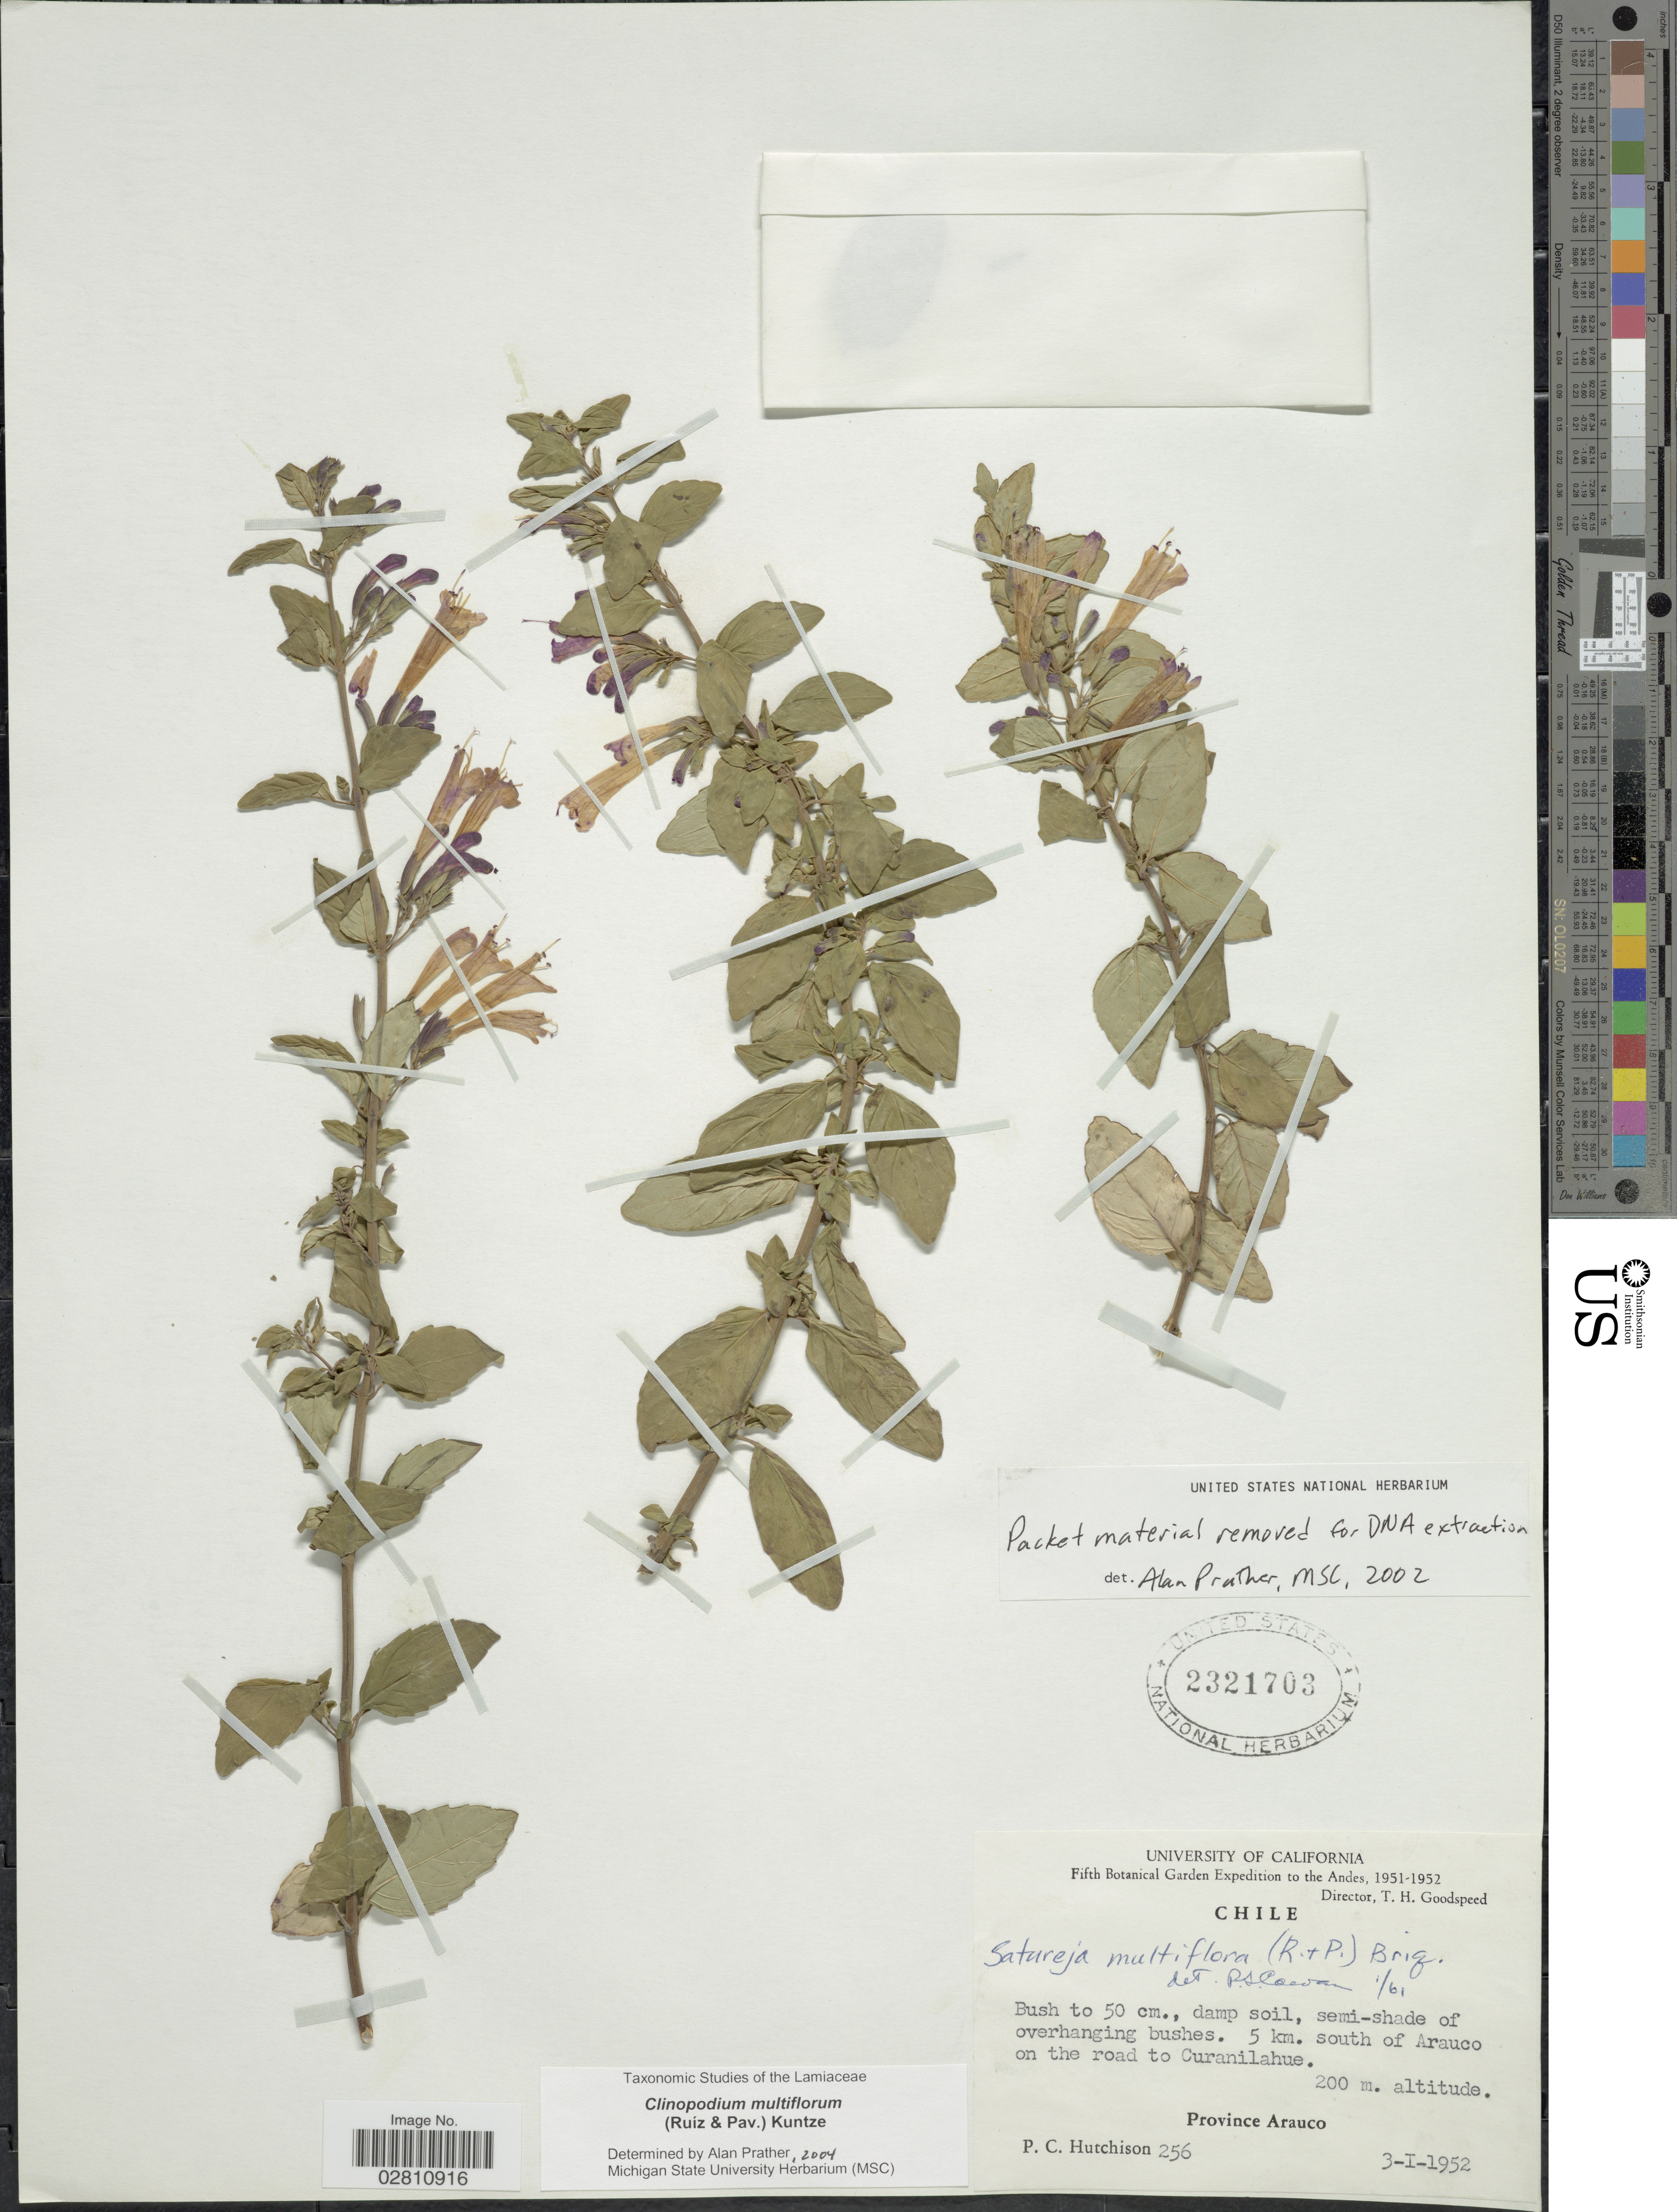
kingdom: Plantae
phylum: Tracheophyta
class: Magnoliopsida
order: Lamiales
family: Lamiaceae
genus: Clinopodium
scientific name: Clinopodium multiflorum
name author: (Ruiz & Pav.) Kuntze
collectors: P. C. Hutchison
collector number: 256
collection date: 1952-01-03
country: Chile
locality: The Andes, 5 km. south of Arauco on the road to Curanilahue, Province Arauco.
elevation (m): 200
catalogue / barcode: US 2321703